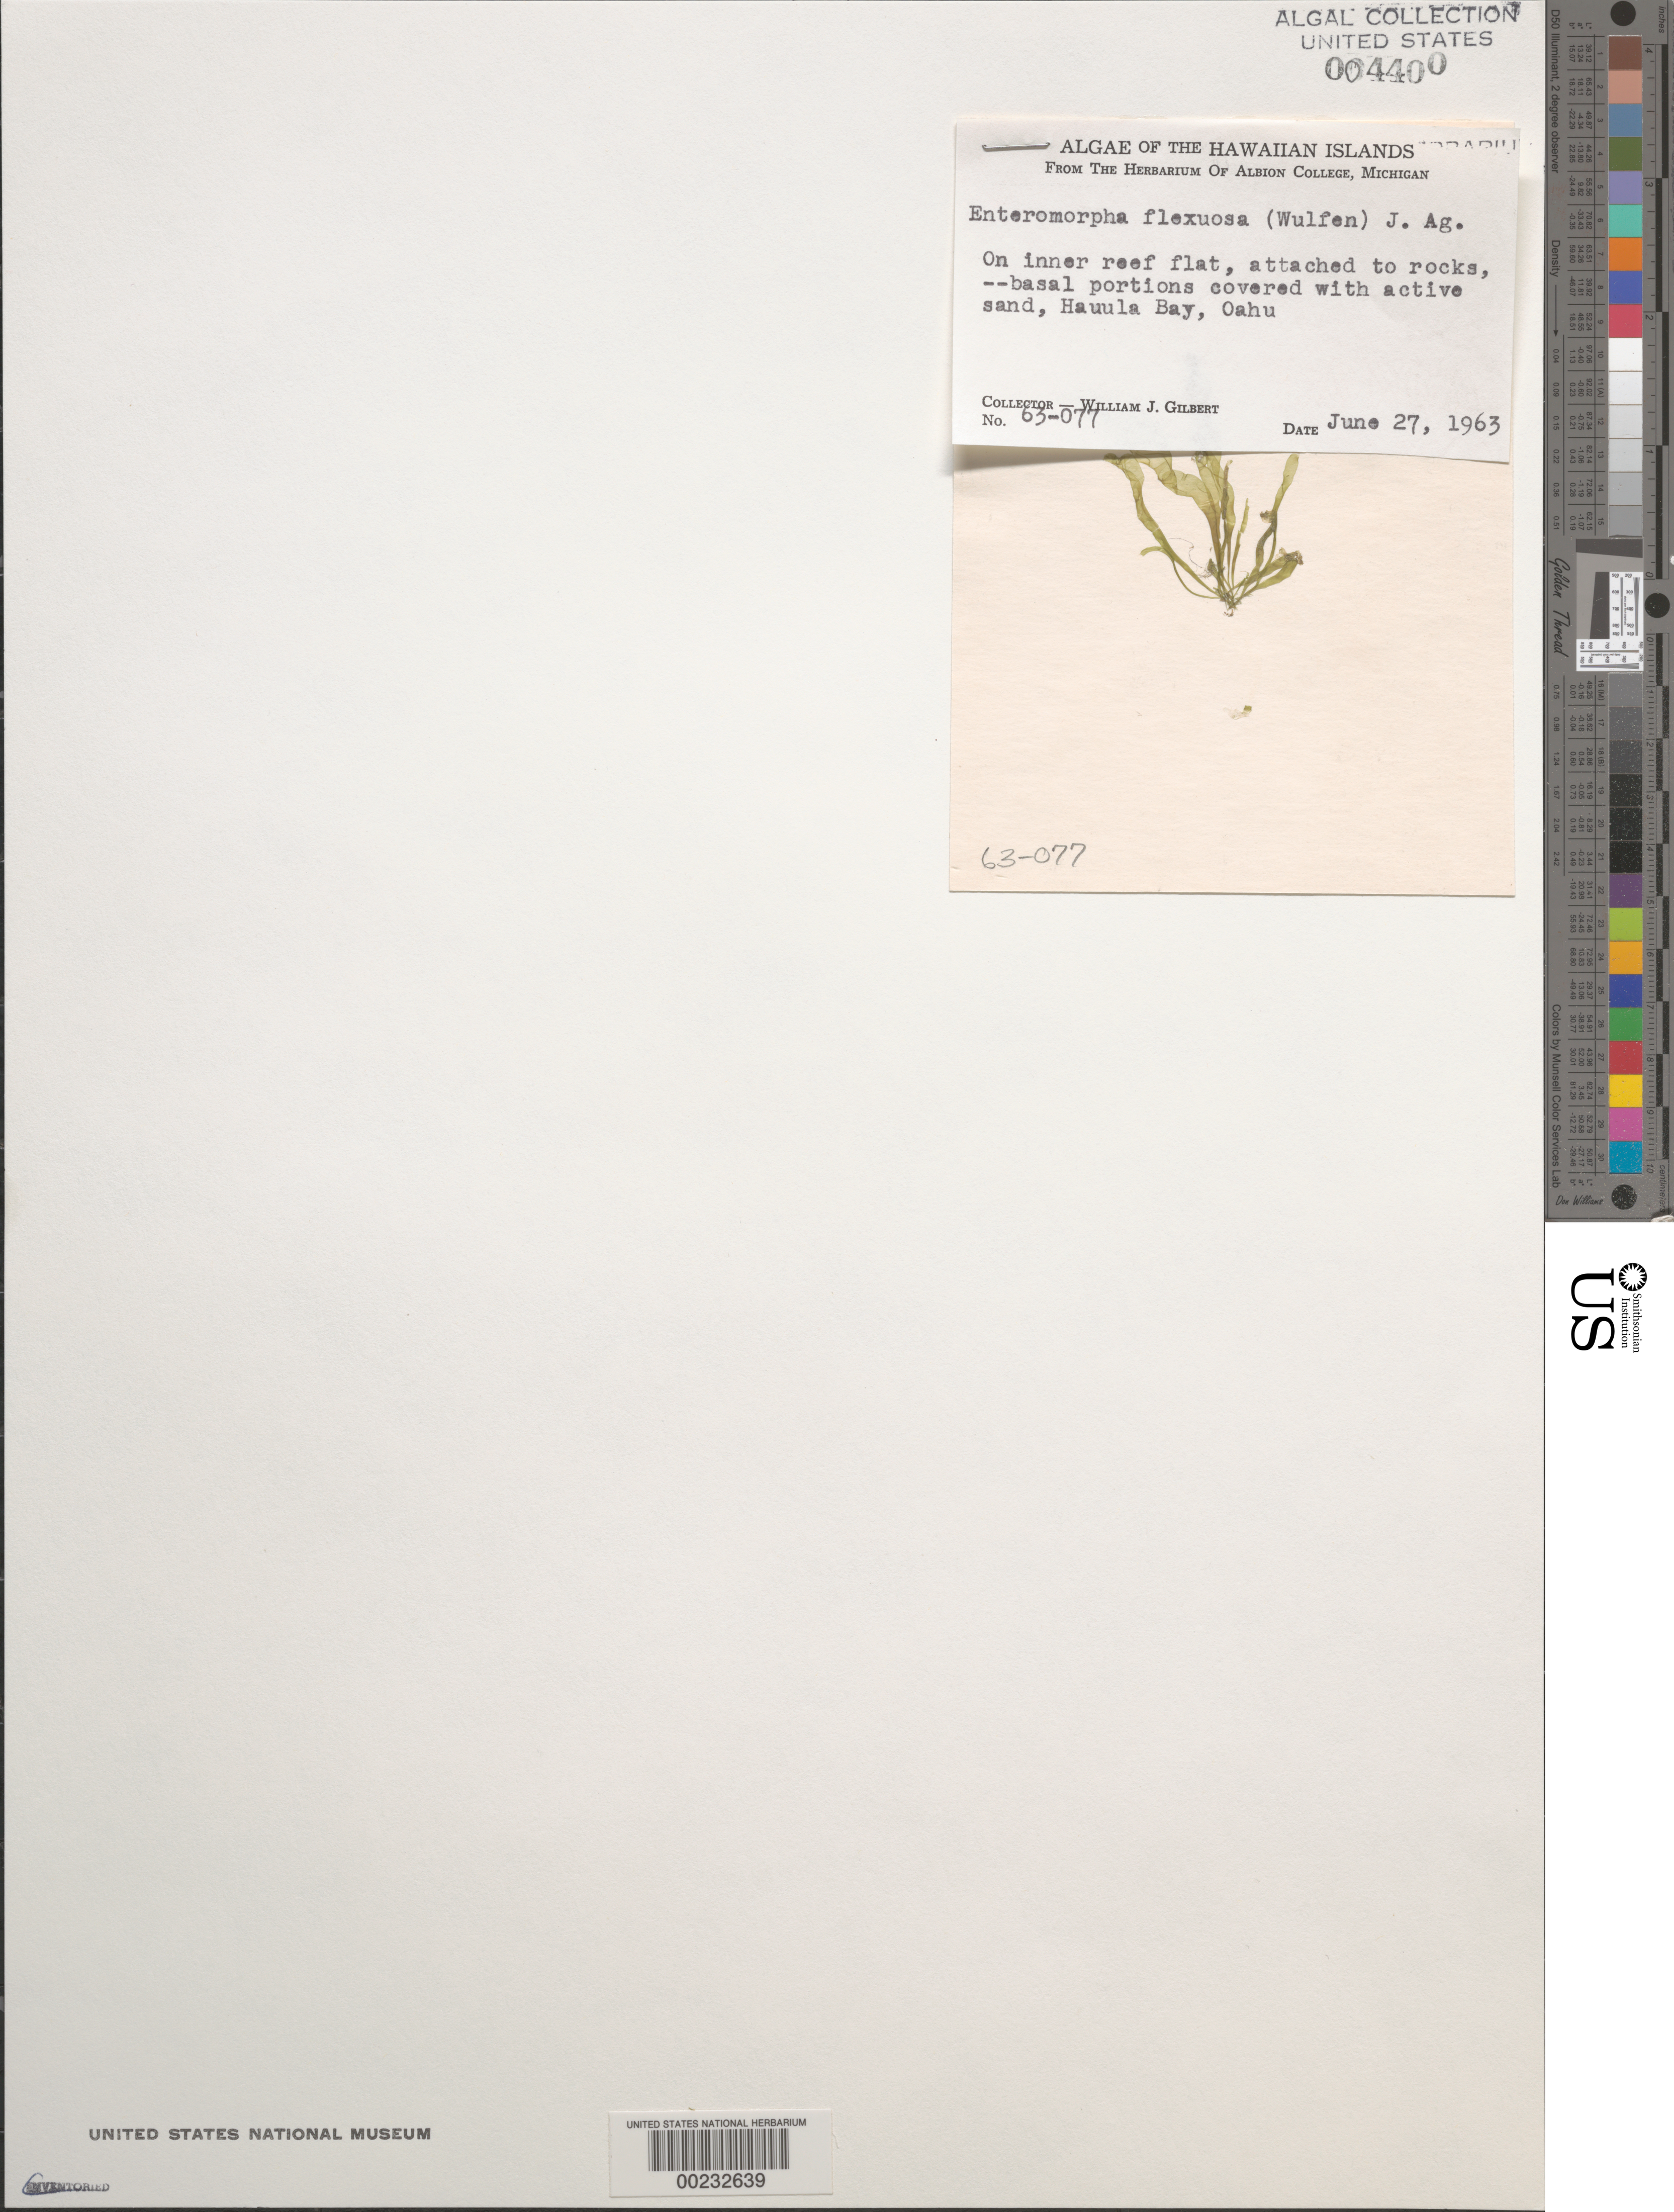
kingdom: Plantae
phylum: Chlorophyta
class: Ulvophyceae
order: Ulvales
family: Ulvaceae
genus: Ulva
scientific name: Ulva flexuosa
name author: Wulfen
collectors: W. J. Gilbert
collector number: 63-077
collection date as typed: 27 Jun 1963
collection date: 1963-06-27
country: United States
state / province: Hawaii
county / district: Honolulu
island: Oahu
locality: Hau'ula Bay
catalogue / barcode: US 4400